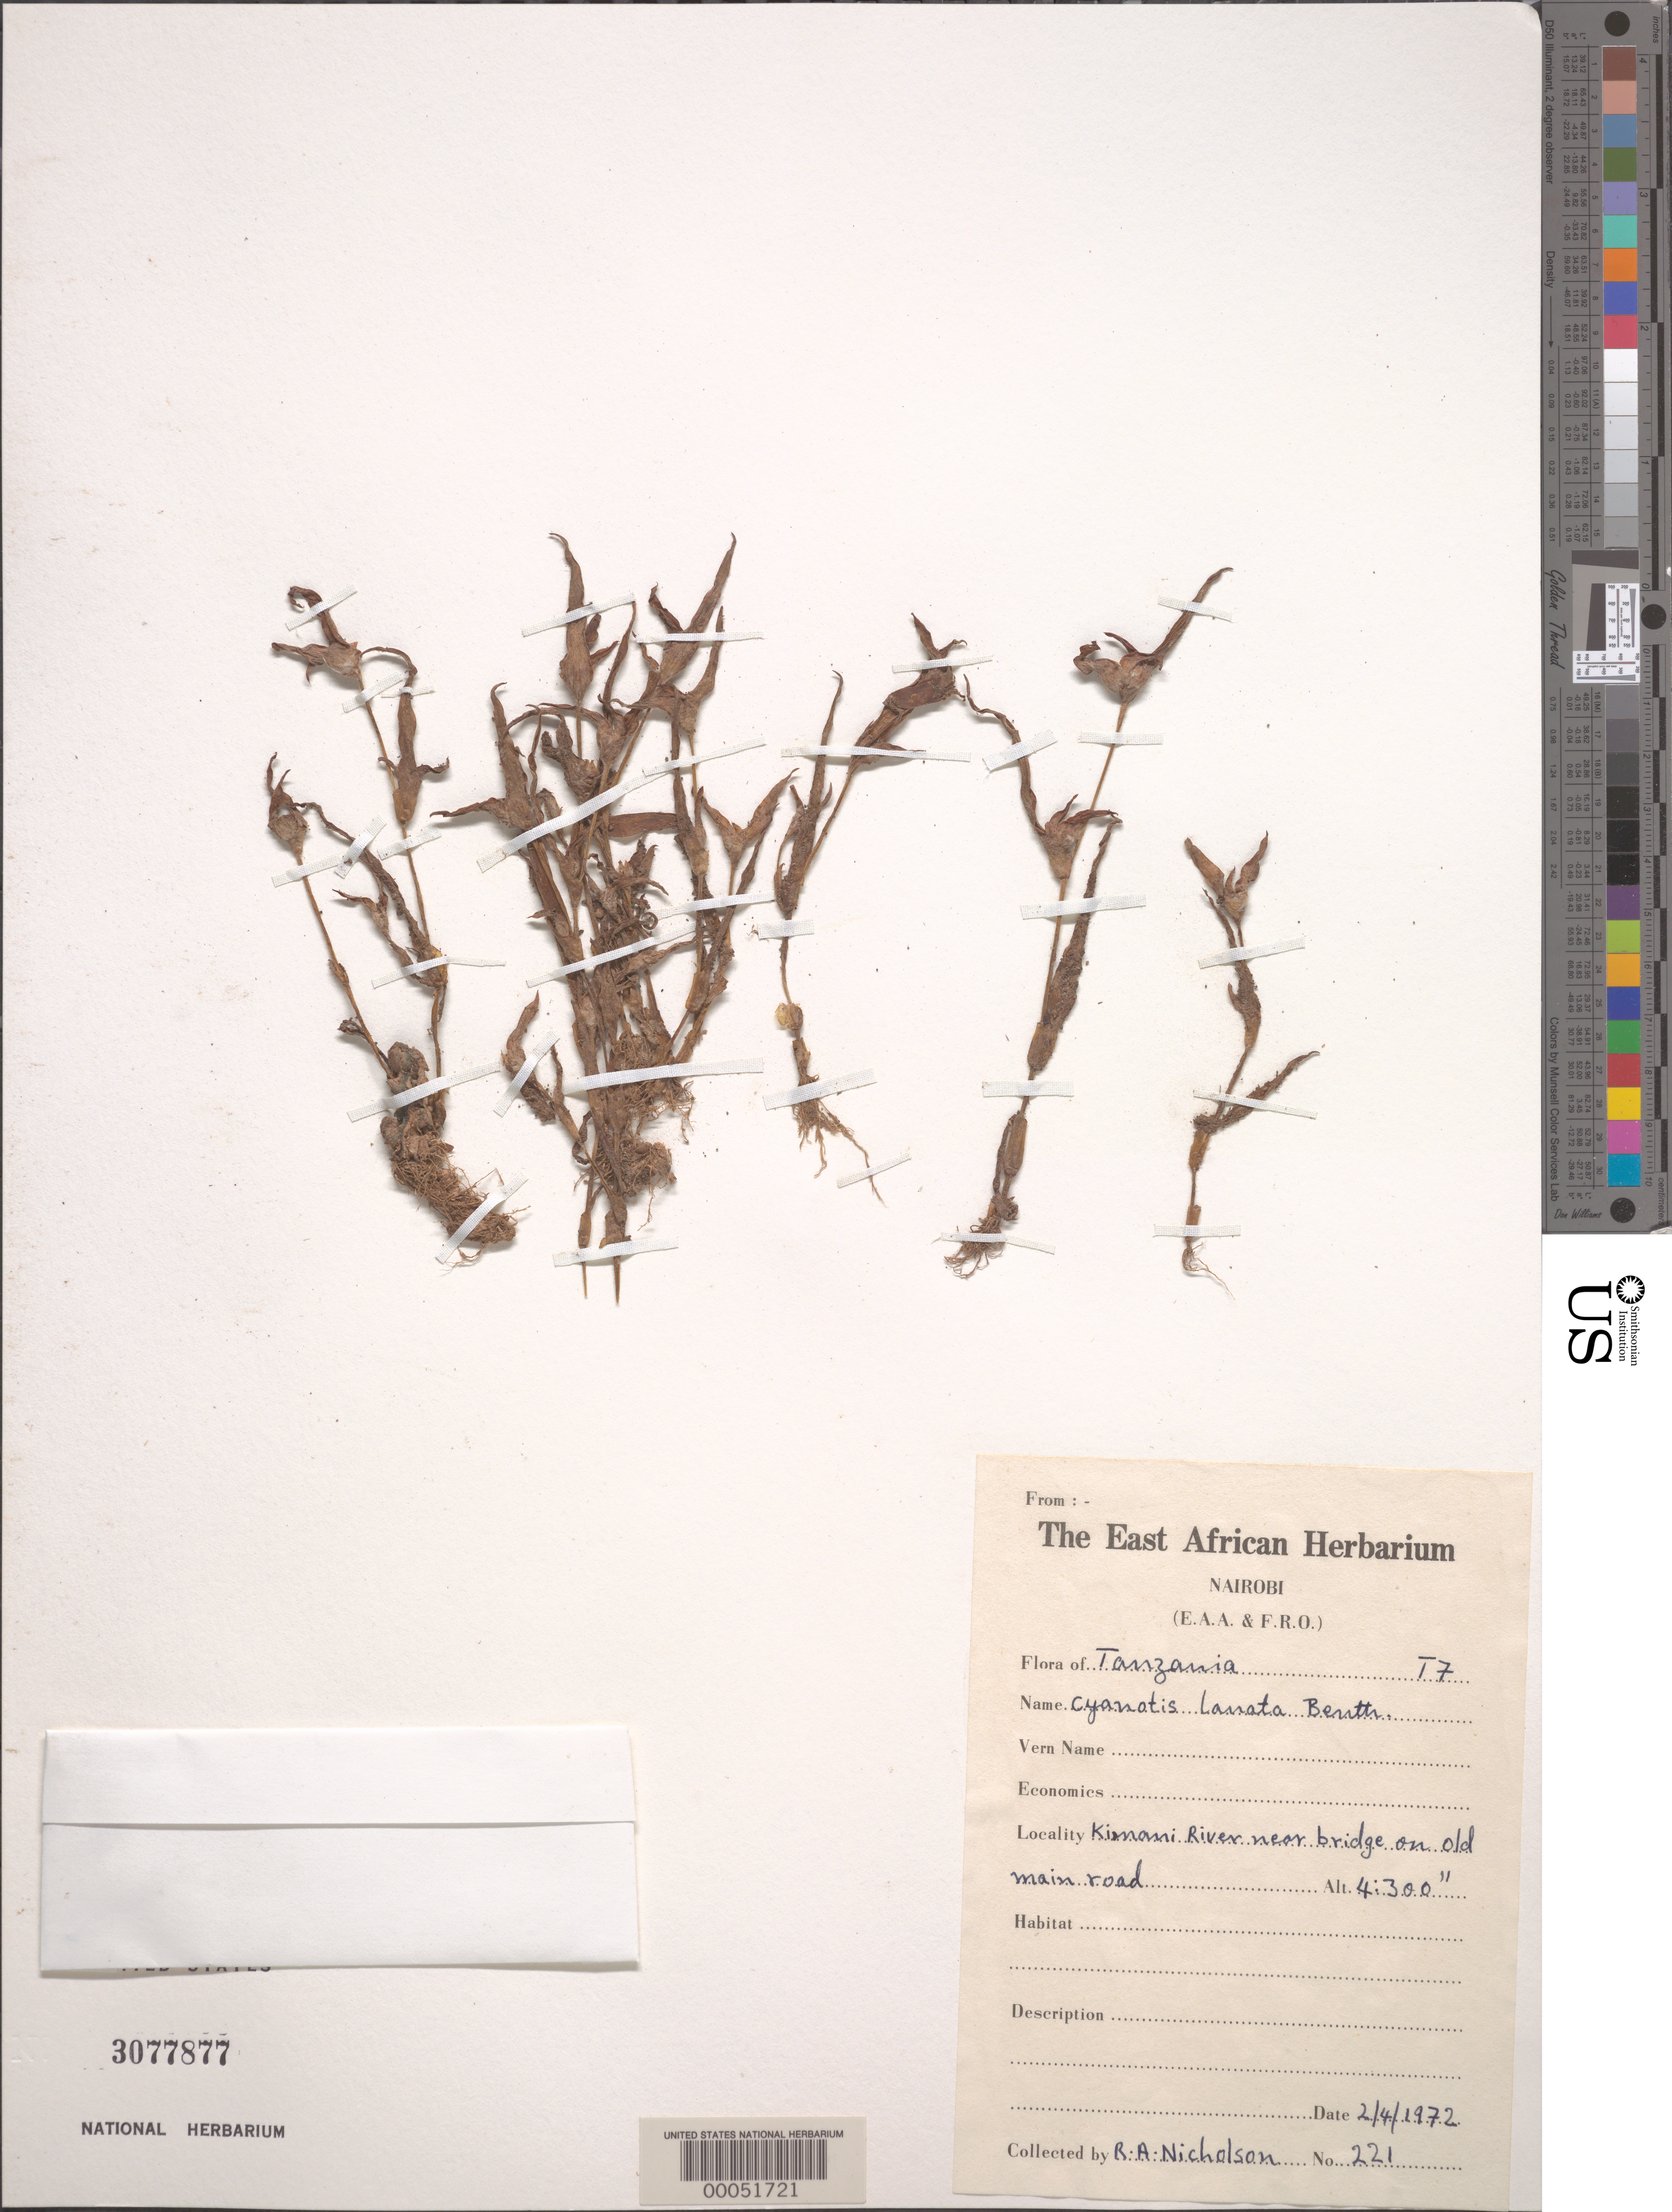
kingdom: Plantae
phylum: Tracheophyta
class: Liliopsida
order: Commelinales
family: Commelinaceae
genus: Cyanotis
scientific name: Cyanotis lanata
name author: Benth.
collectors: R. Nicholson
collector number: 221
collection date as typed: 02 Apr 1972 or 04 Feb 1972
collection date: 1972-02-04 or 1972-04-02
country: Tanzania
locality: Kinani river near bridge on old main road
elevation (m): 1311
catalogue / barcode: US 3077877